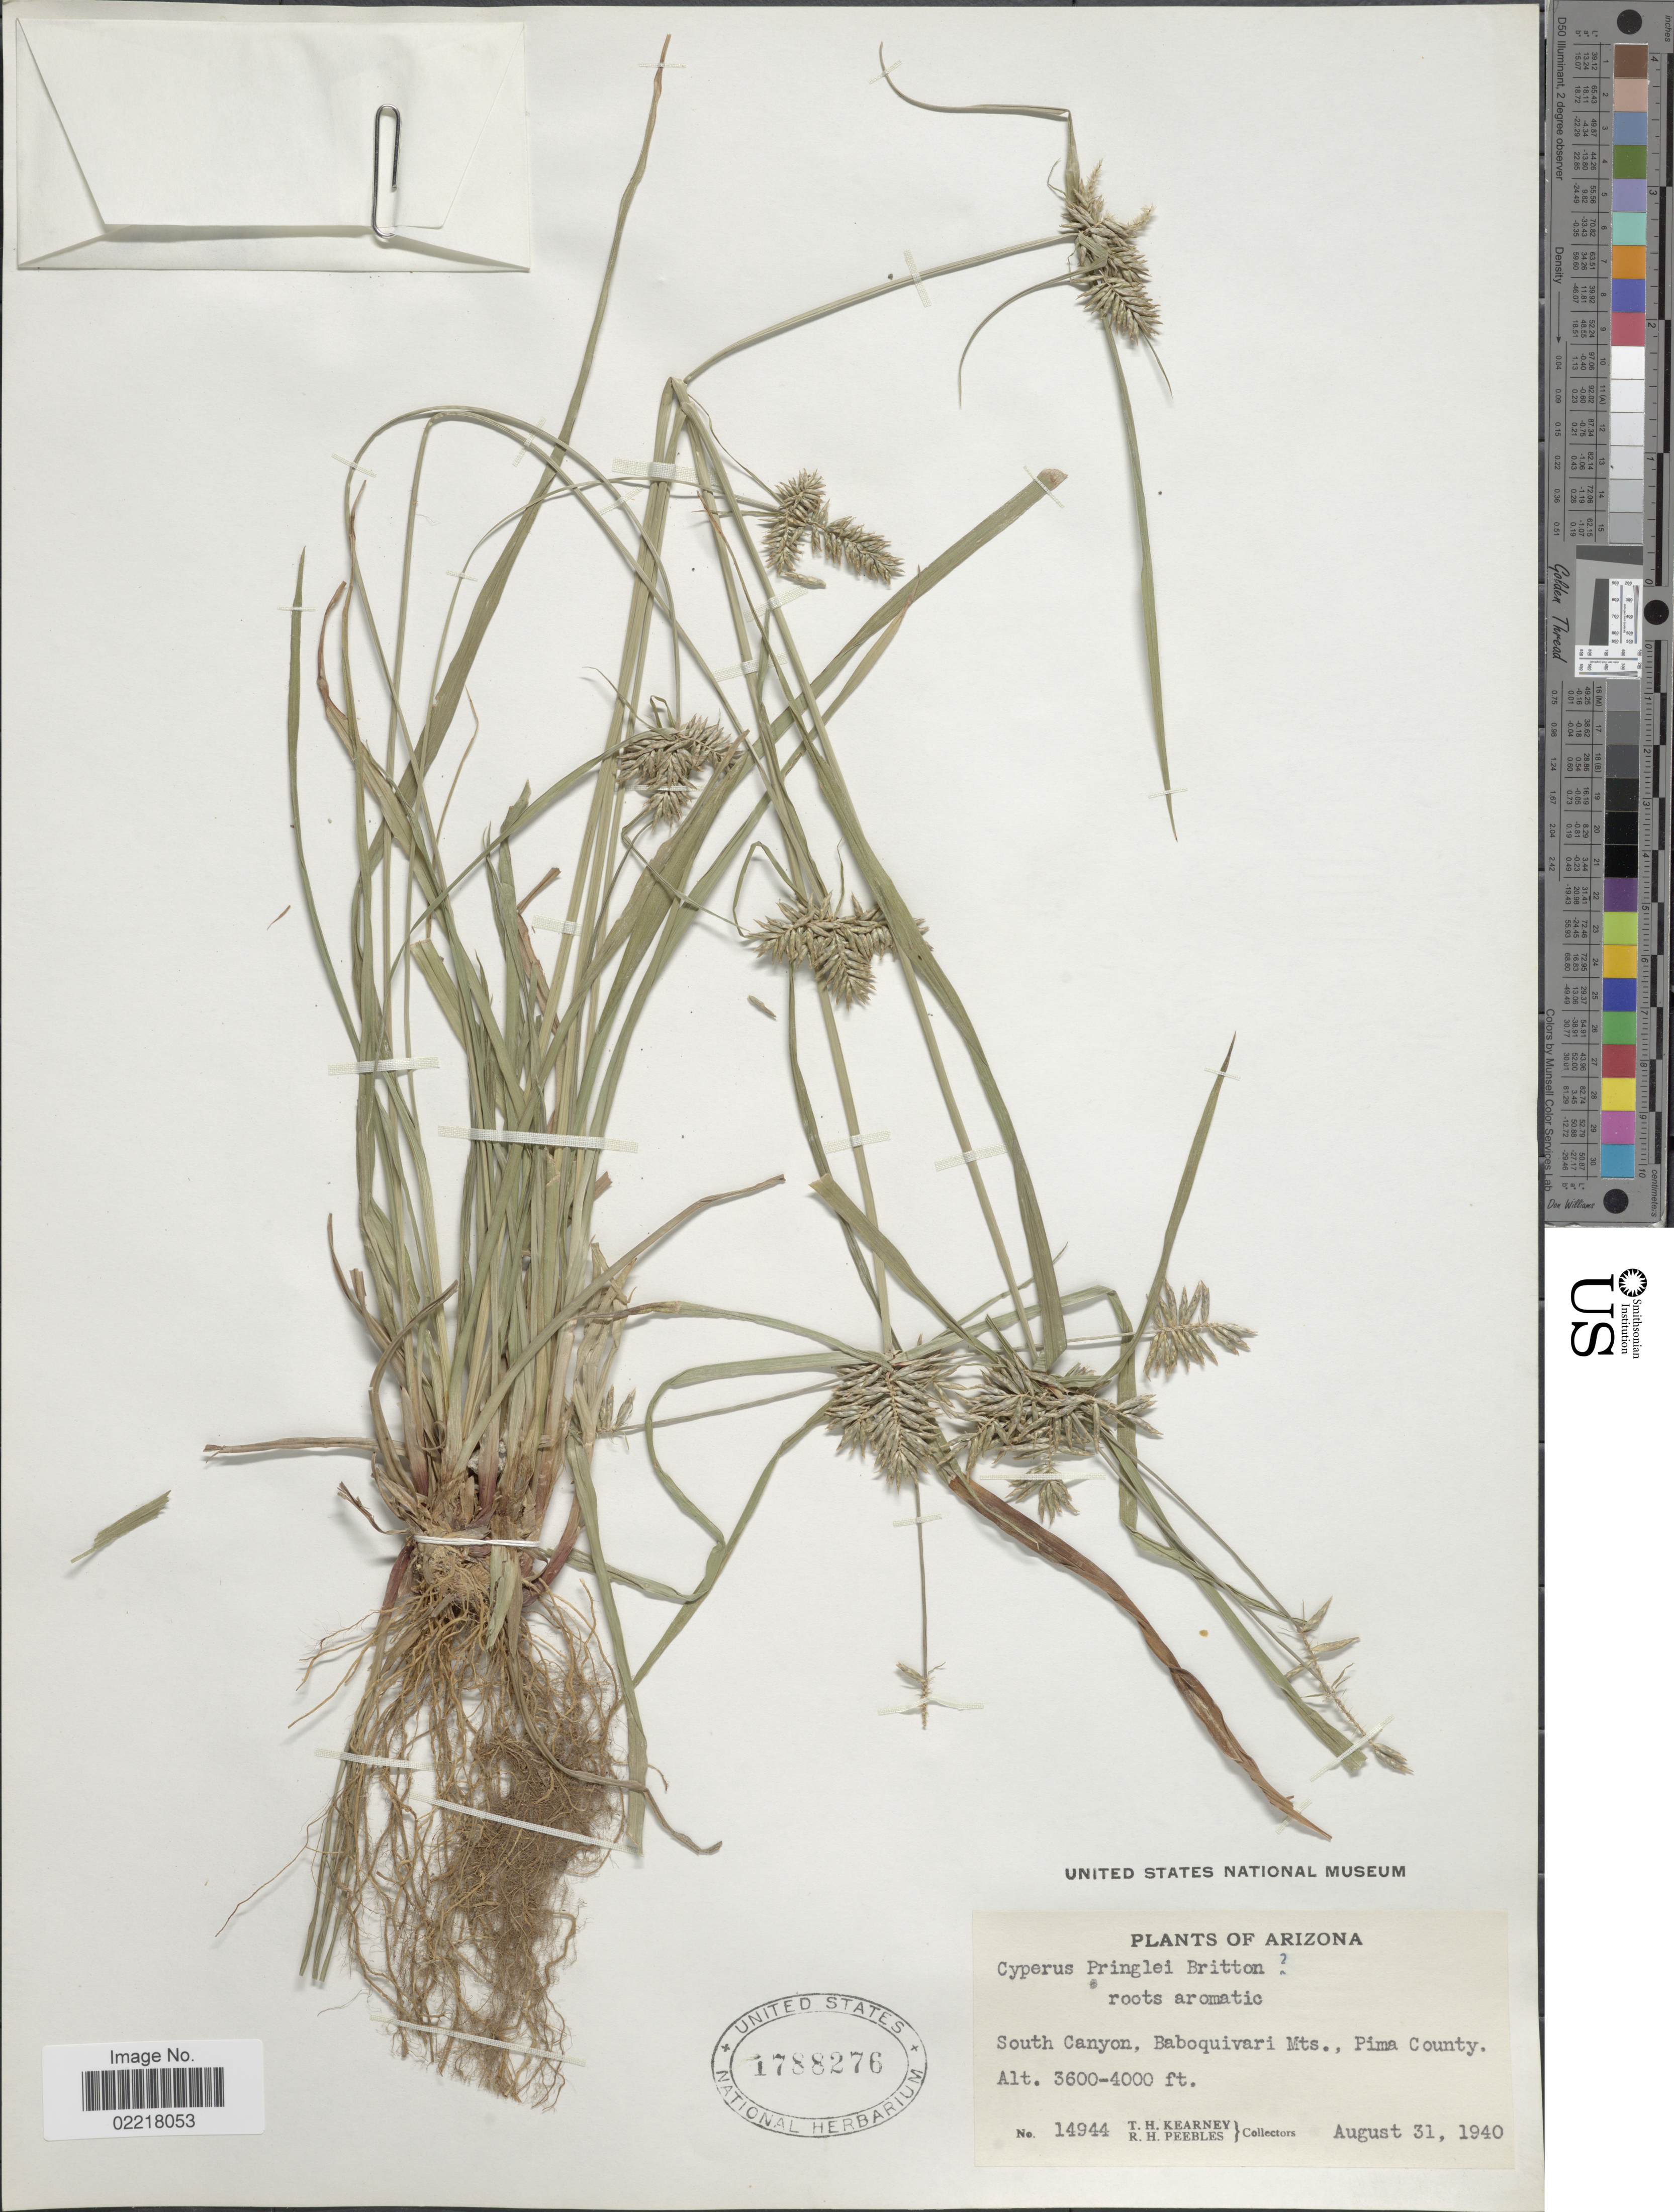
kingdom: Plantae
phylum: Tracheophyta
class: Liliopsida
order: Poales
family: Cyperaceae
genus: Cyperus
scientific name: Cyperus pringlei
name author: Britton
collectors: T. H. Kearney & R. H. Peebles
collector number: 14944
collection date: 1940-08-31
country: United States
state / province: Arizona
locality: South Canyon, Baboquivari Mts., Pima County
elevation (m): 1097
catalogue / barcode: US 1788276